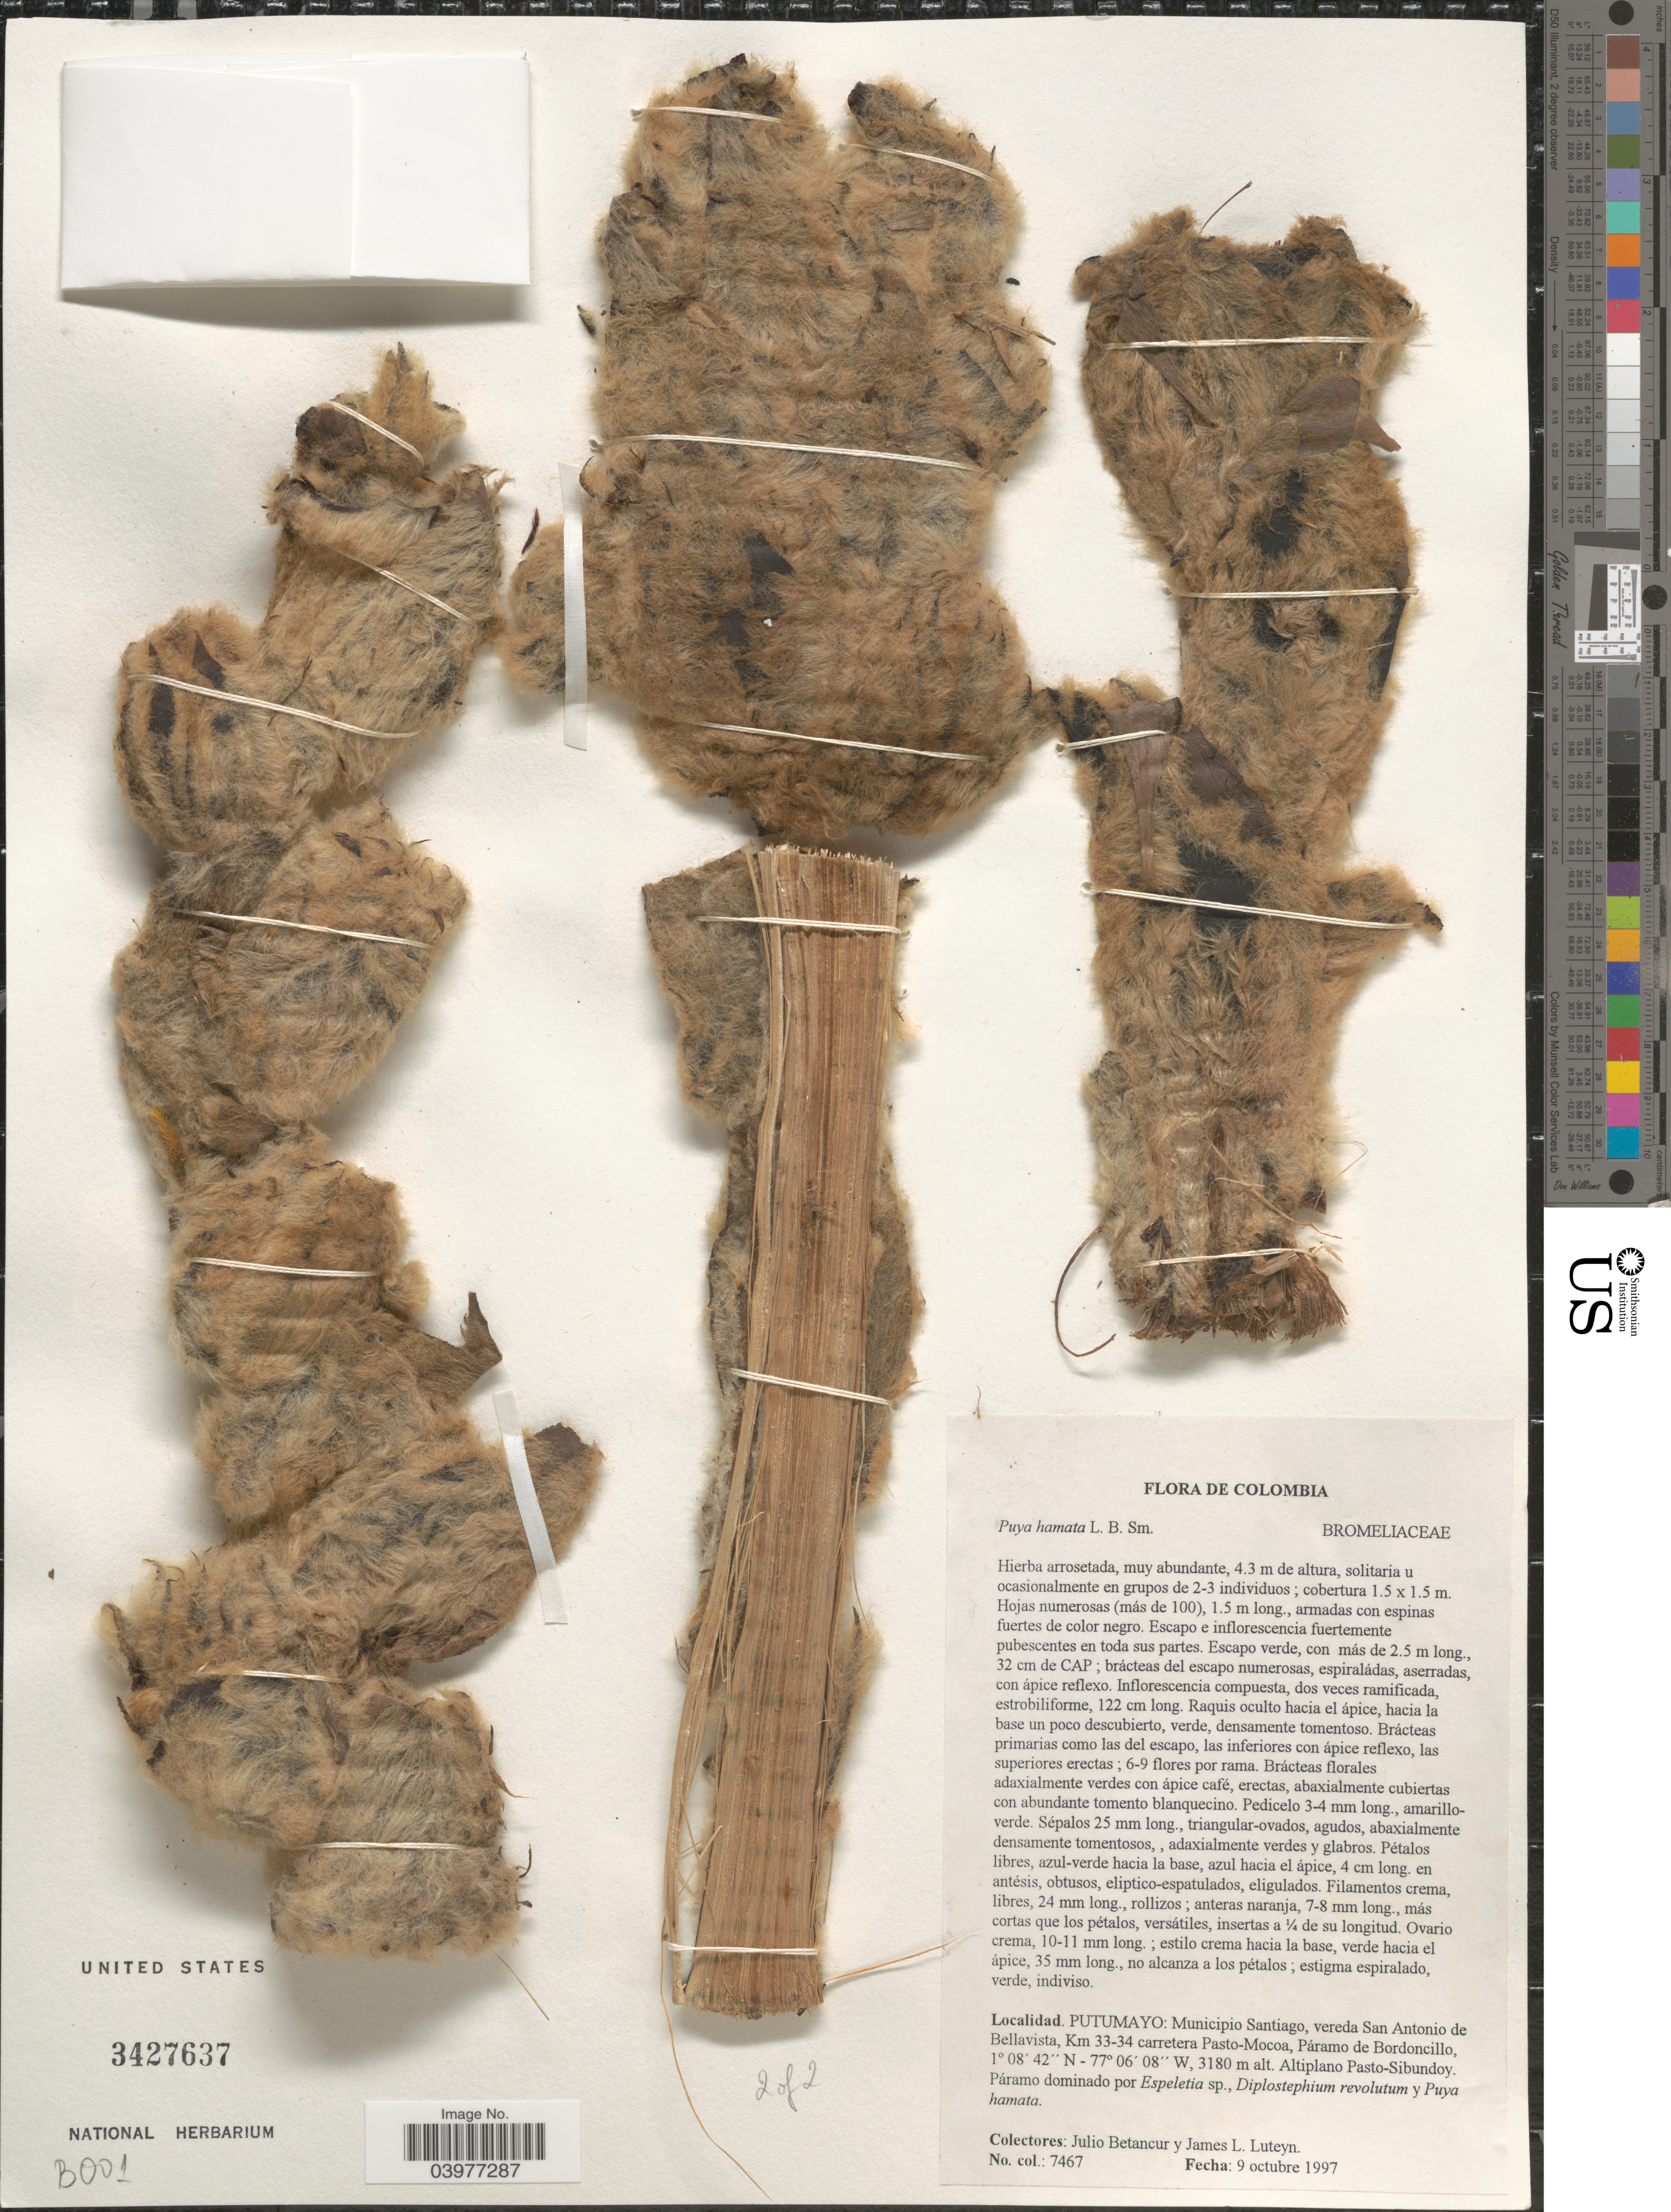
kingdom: Plantae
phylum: Tracheophyta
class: Liliopsida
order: Poales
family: Bromeliaceae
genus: Puya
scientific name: Puya hamata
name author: L.B. Sm.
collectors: J. Betancur & J. L. Luteyn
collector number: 7467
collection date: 1997-10-09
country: Colombia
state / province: Putumayo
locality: Municipio Santiago, vereda San Antonio de Bellavista, Km 33-34 carretera Pasto-Mocoa, Páramo de Bordoncillo, Altiplano Pasto-Sibundoy.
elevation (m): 3180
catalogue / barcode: US 3427637